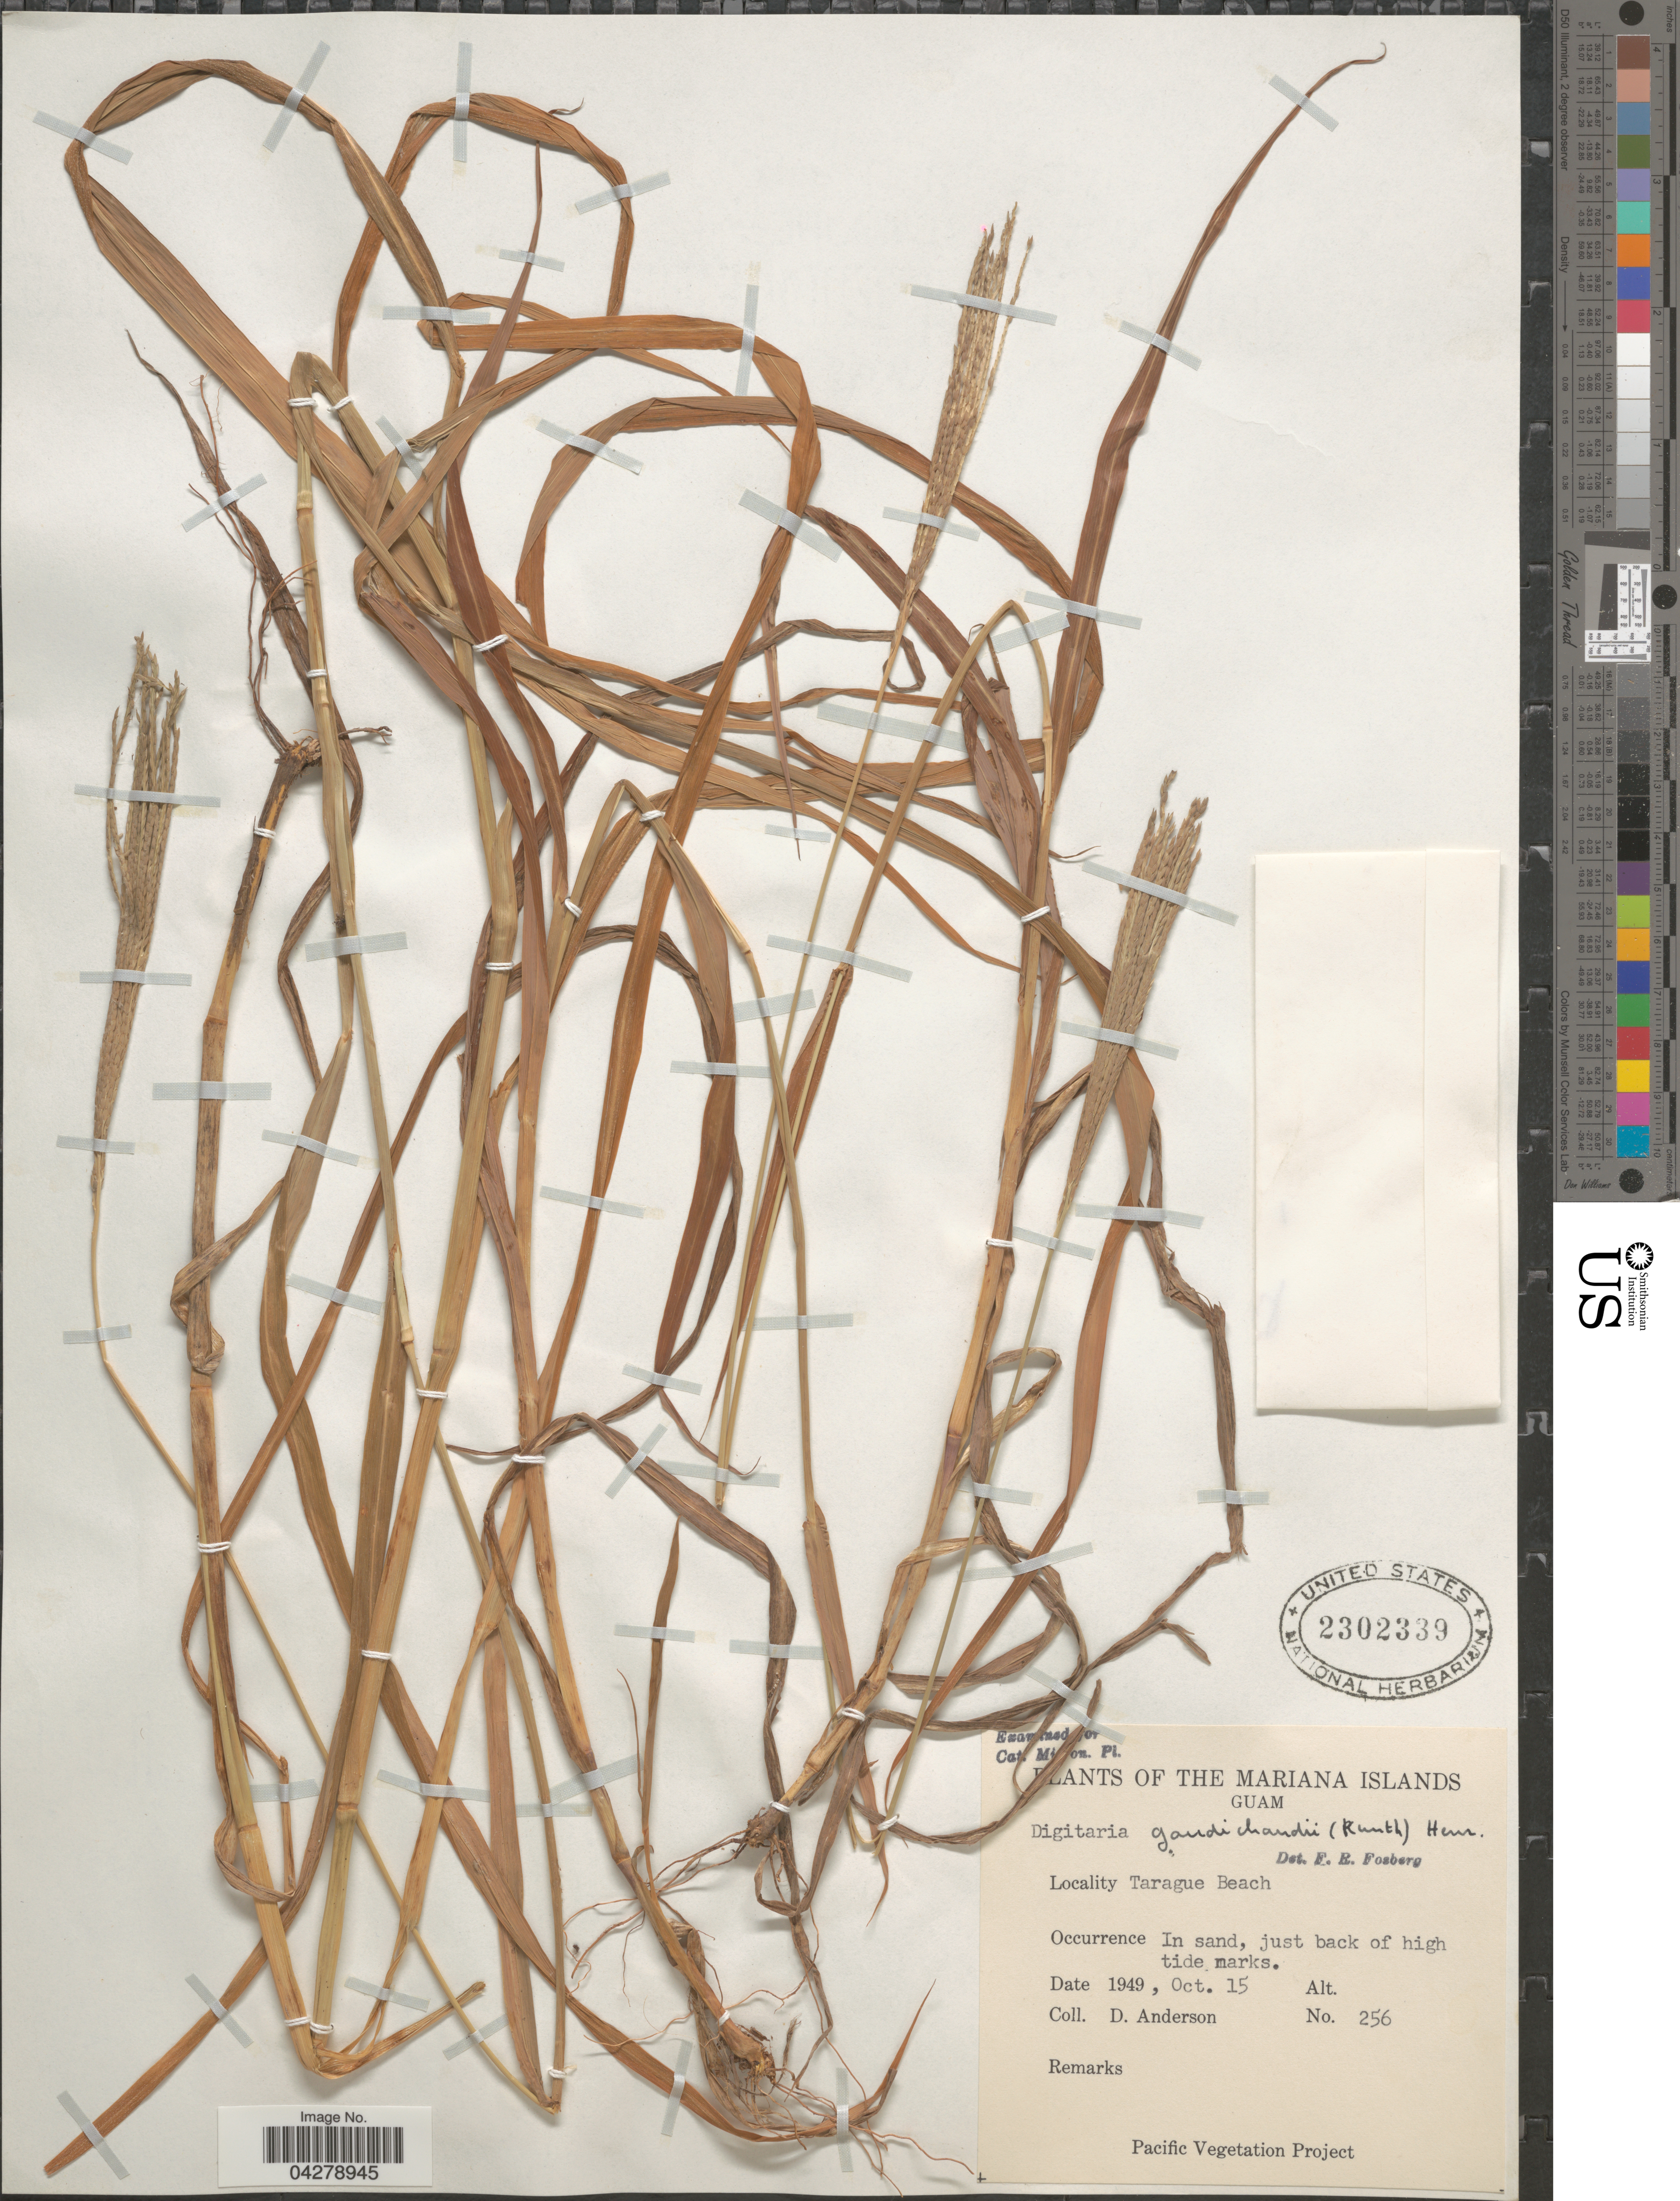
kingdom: Plantae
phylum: Tracheophyta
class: Liliopsida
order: Poales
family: Poaceae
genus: Digitaria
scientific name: Digitaria gaudichaudii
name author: (Kunth) Ham.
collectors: D. Anderson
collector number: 256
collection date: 1949-10-15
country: Guam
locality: The Mariana Islands. Tarague Beach. In sand, just back of high tide marks.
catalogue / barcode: US 2302339